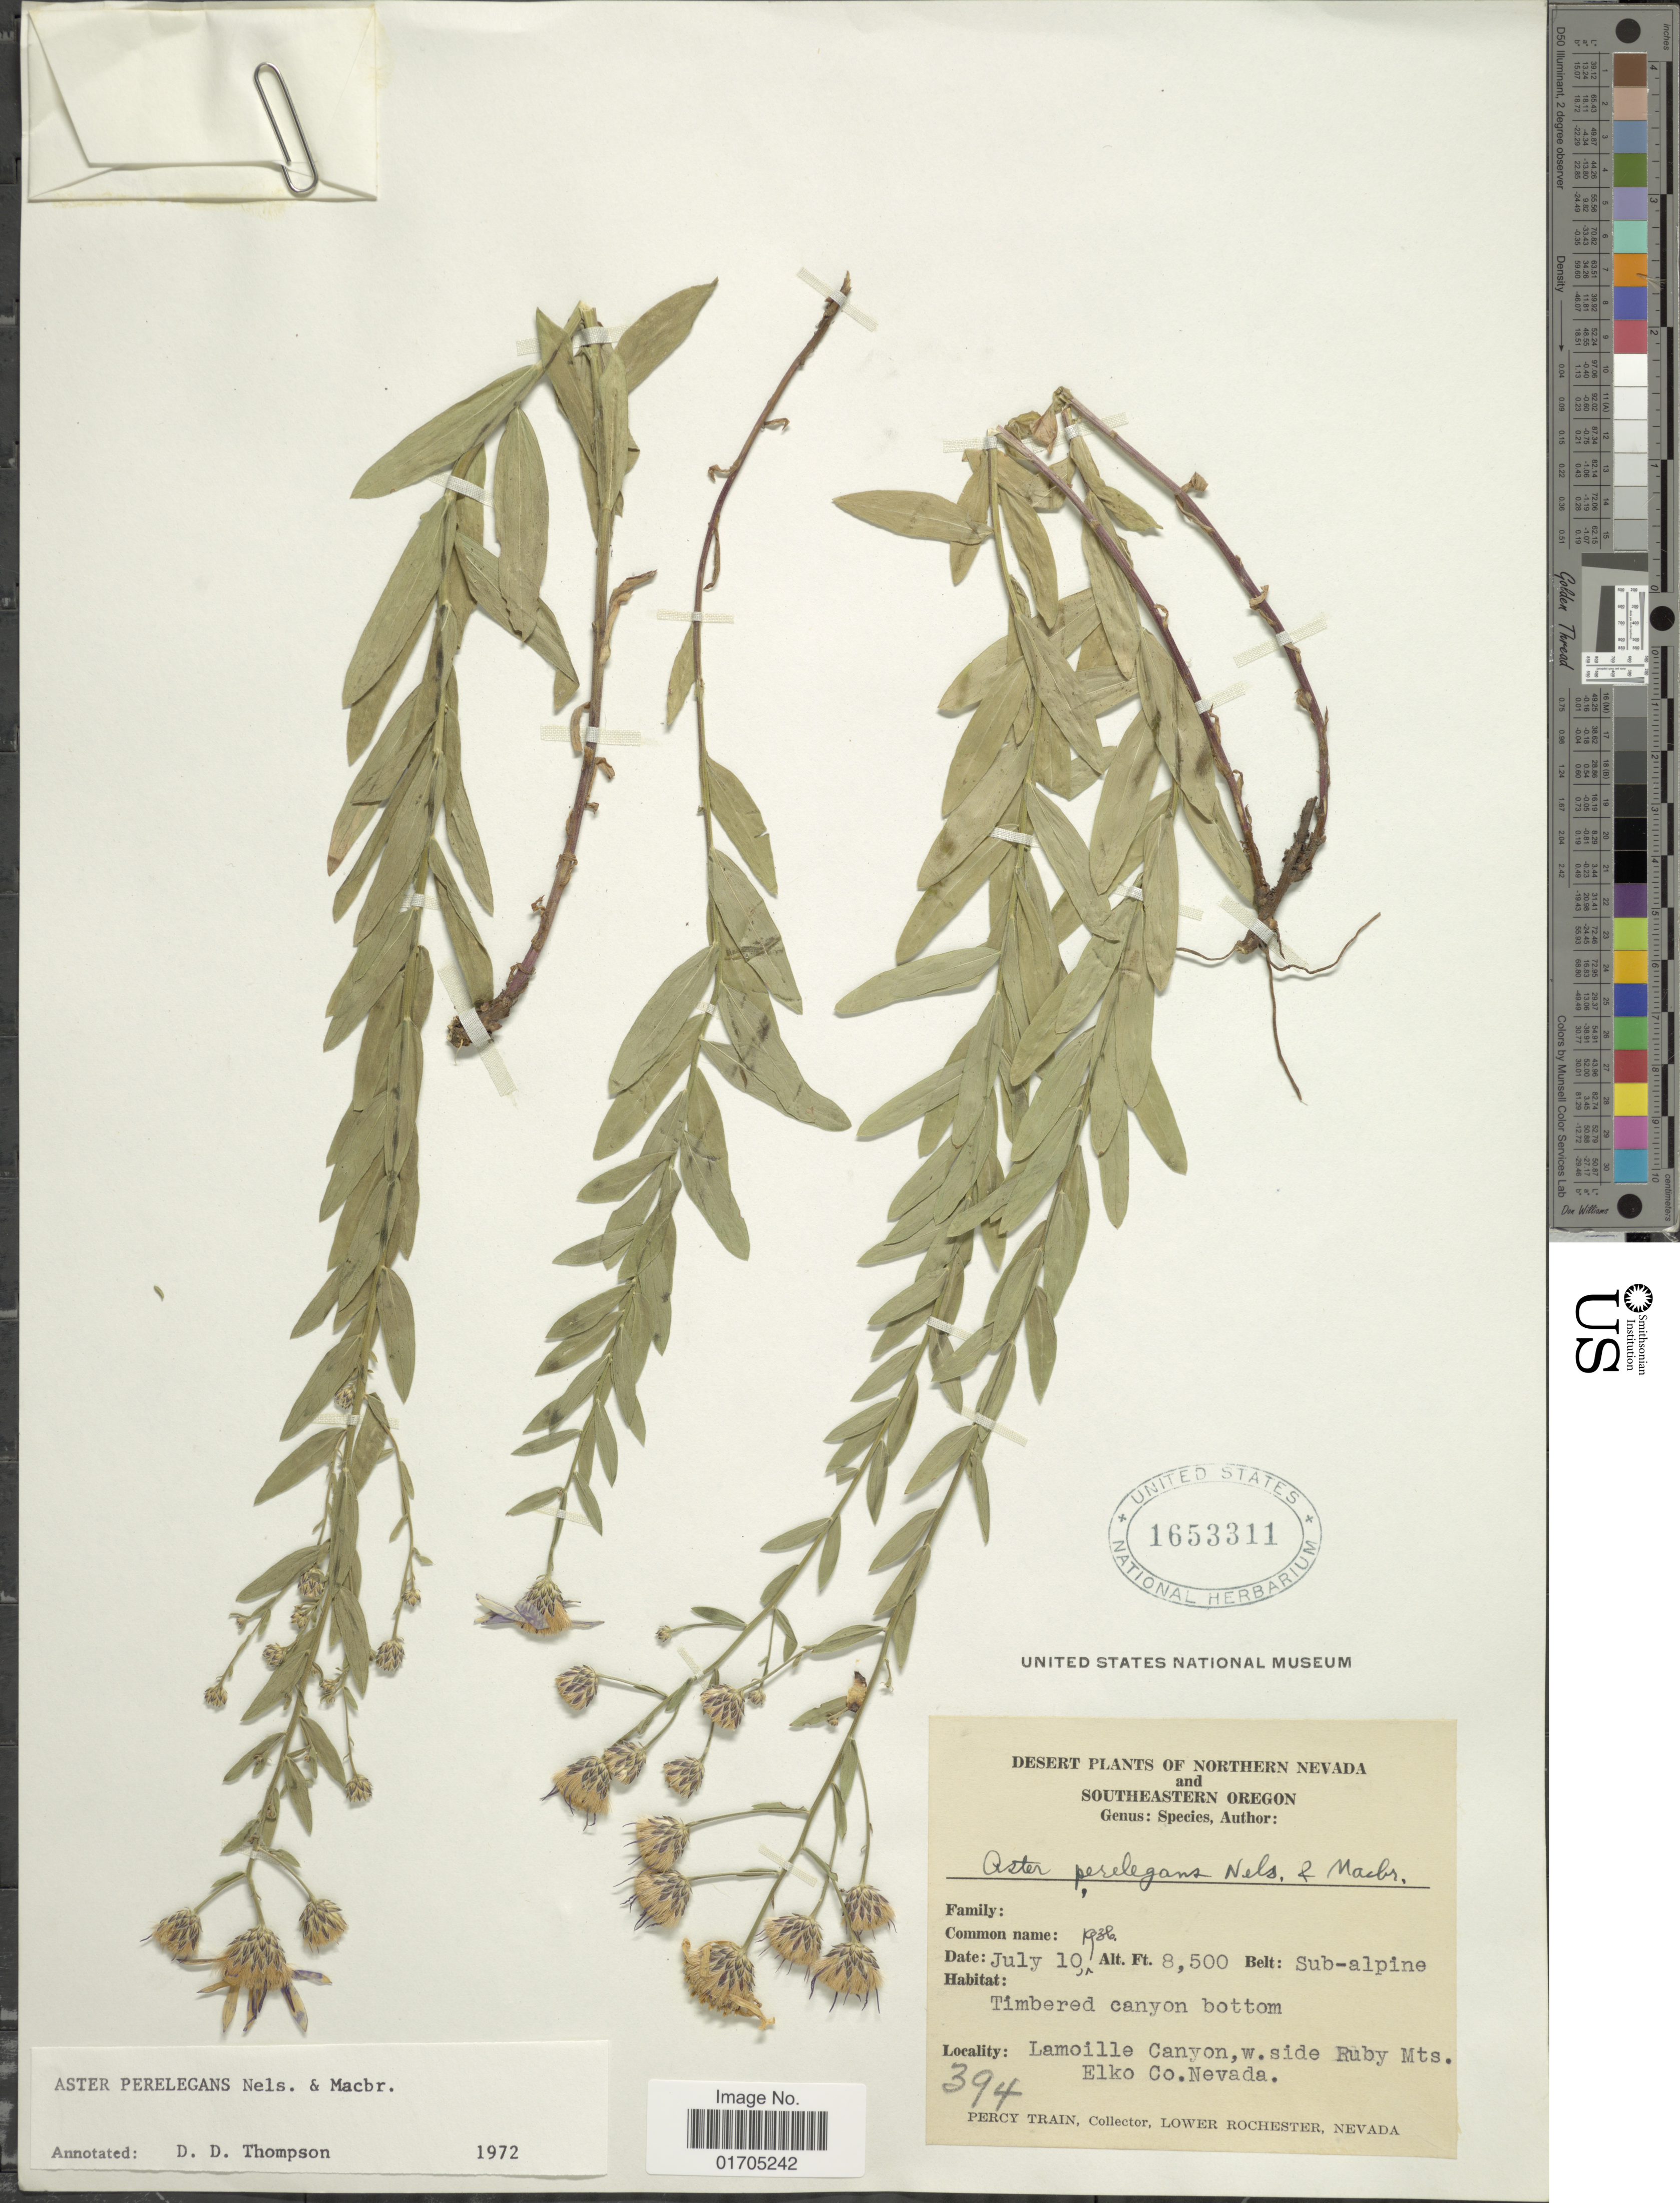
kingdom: Plantae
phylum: Tracheophyta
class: Magnoliopsida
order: Asterales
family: Asteraceae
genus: Eucephalus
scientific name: Eucephalus elegans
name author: Nutt.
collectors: P. Train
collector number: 394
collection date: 1936-07-10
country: United States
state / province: Nevada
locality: Belt: Sub-alpine, Timbered canyon bottom, Lamoille Canyon, w. side Ruby Mts., Elko Co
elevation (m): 2591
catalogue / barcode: US 1653311